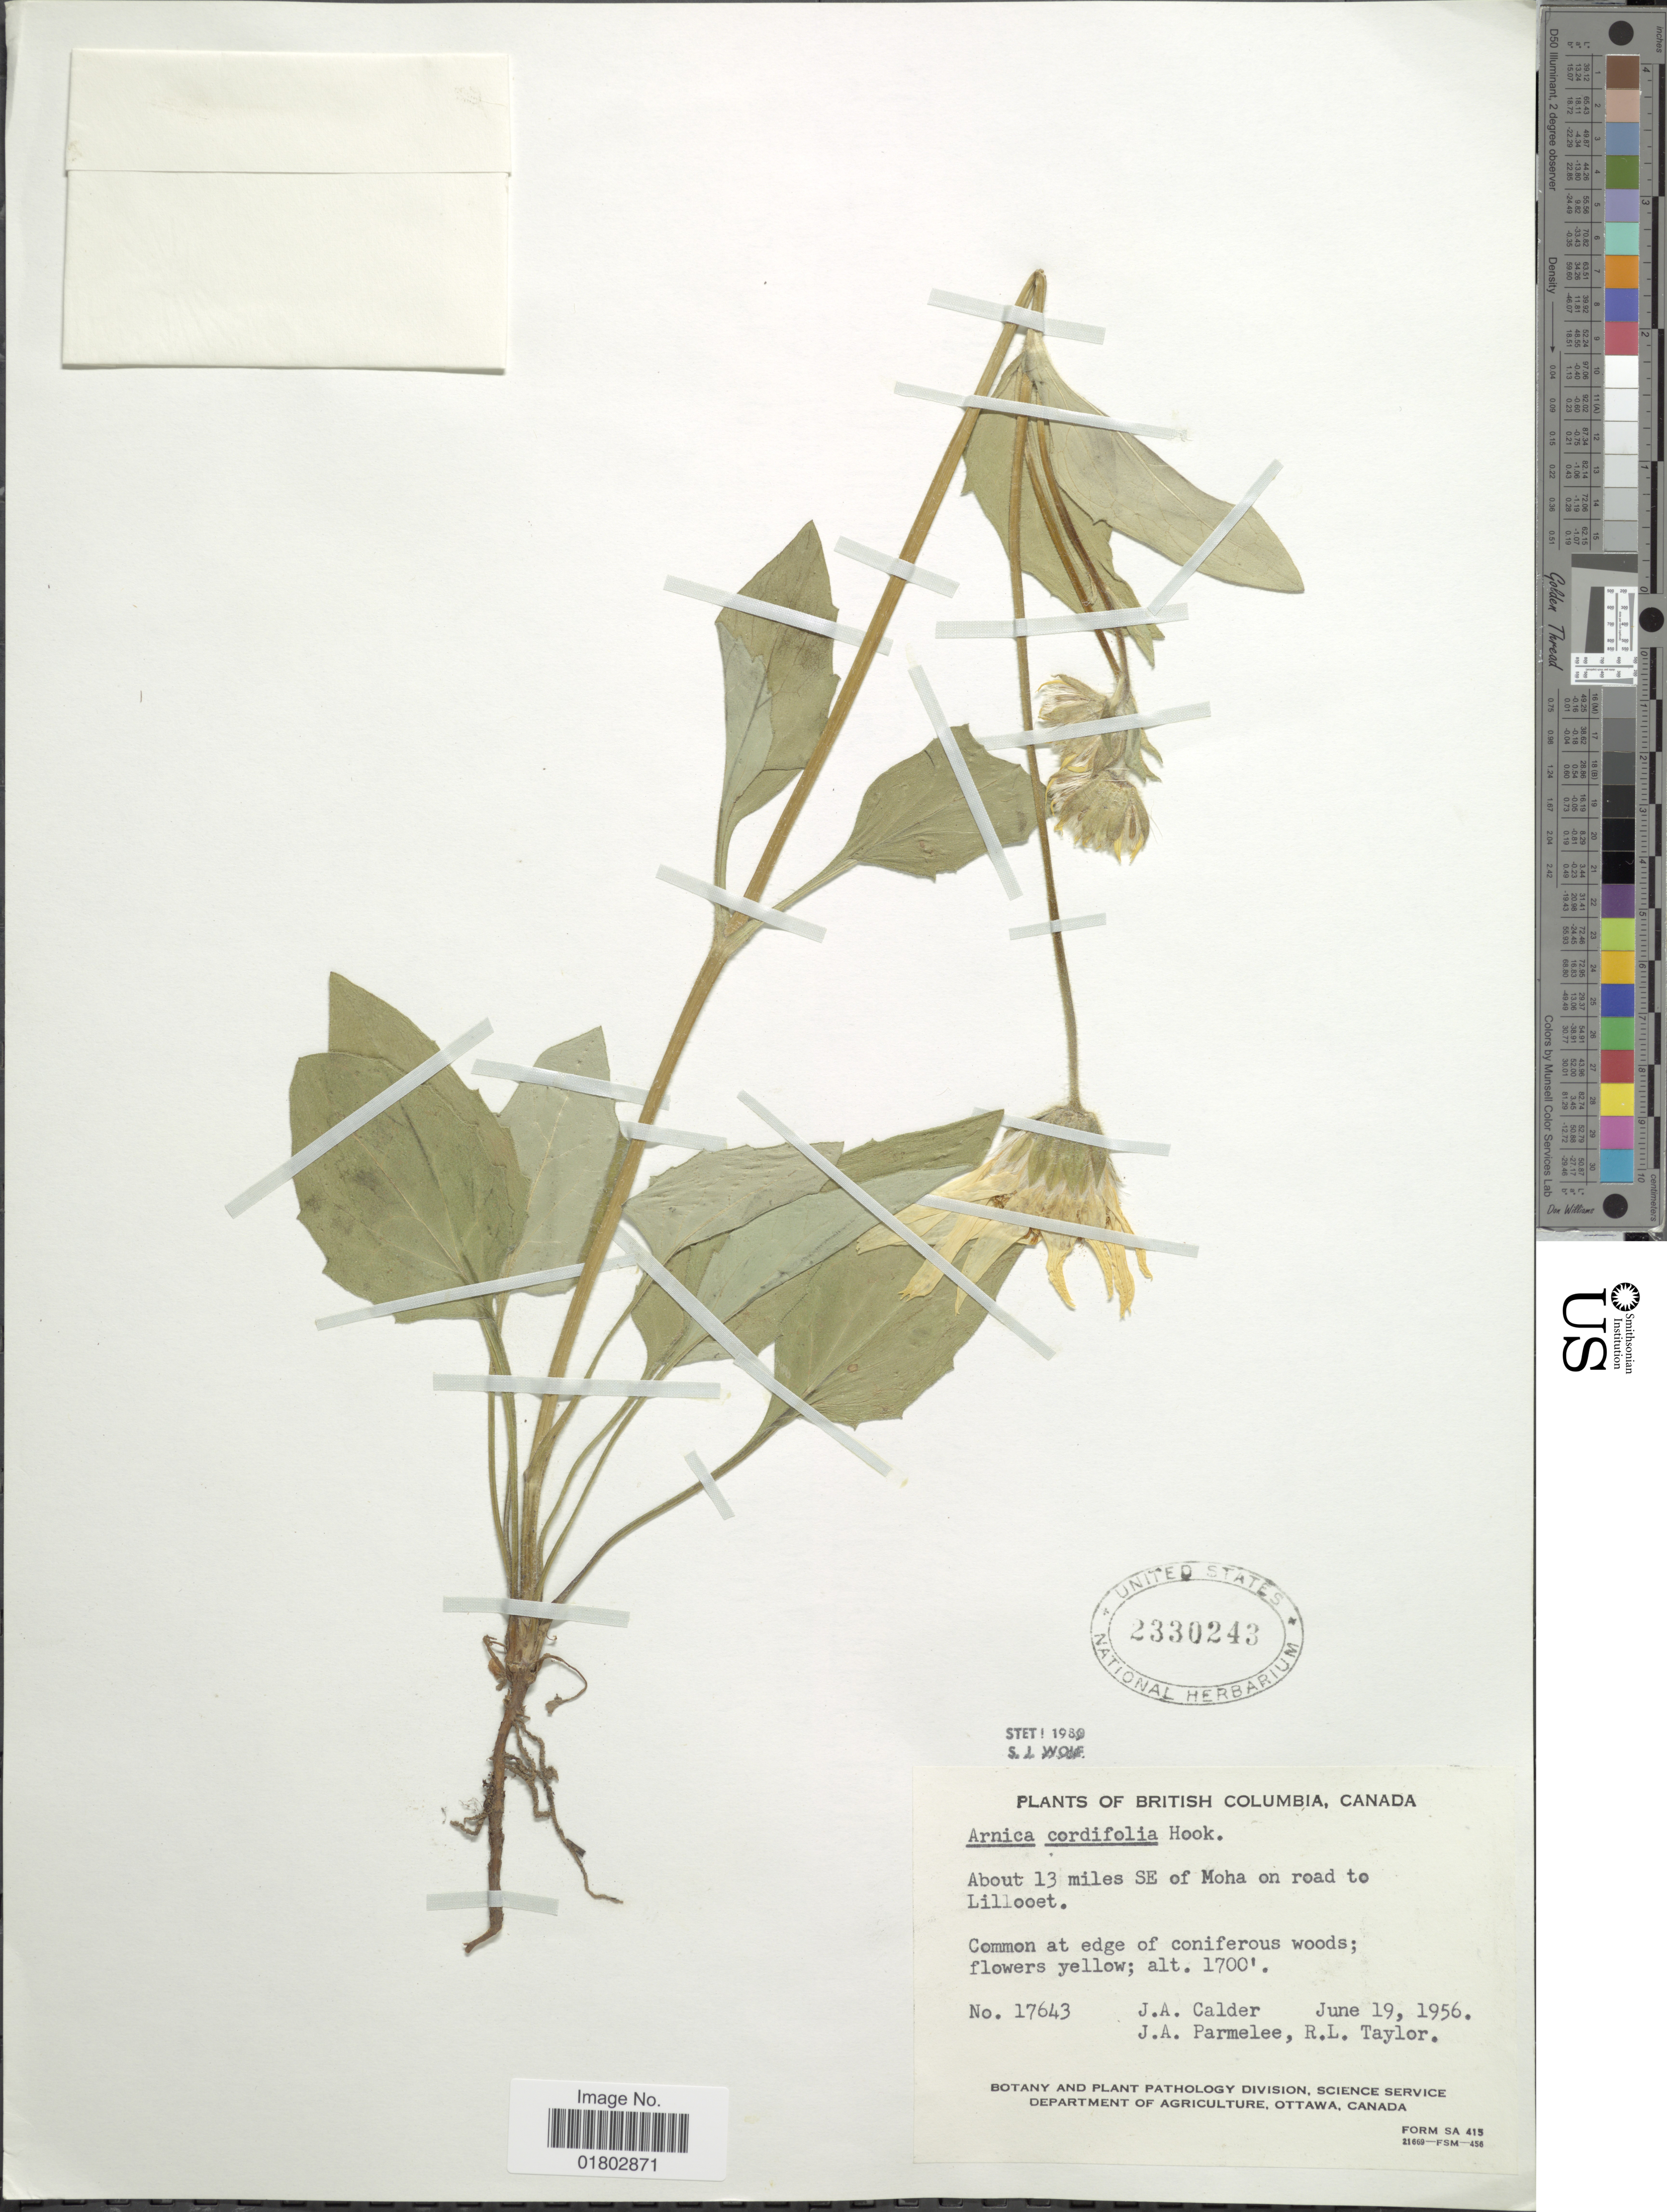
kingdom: Plantae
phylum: Tracheophyta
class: Magnoliopsida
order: Asterales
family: Asteraceae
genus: Arnica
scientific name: Arnica cordifolia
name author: Hook.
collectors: J. A. Calder, J. A. Parmelee & R. Taylor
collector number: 17643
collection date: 1956-06-19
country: Canada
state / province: British Columbia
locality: About 13 miles SE of Moha on road to Lillooet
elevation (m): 518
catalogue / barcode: US 2330243